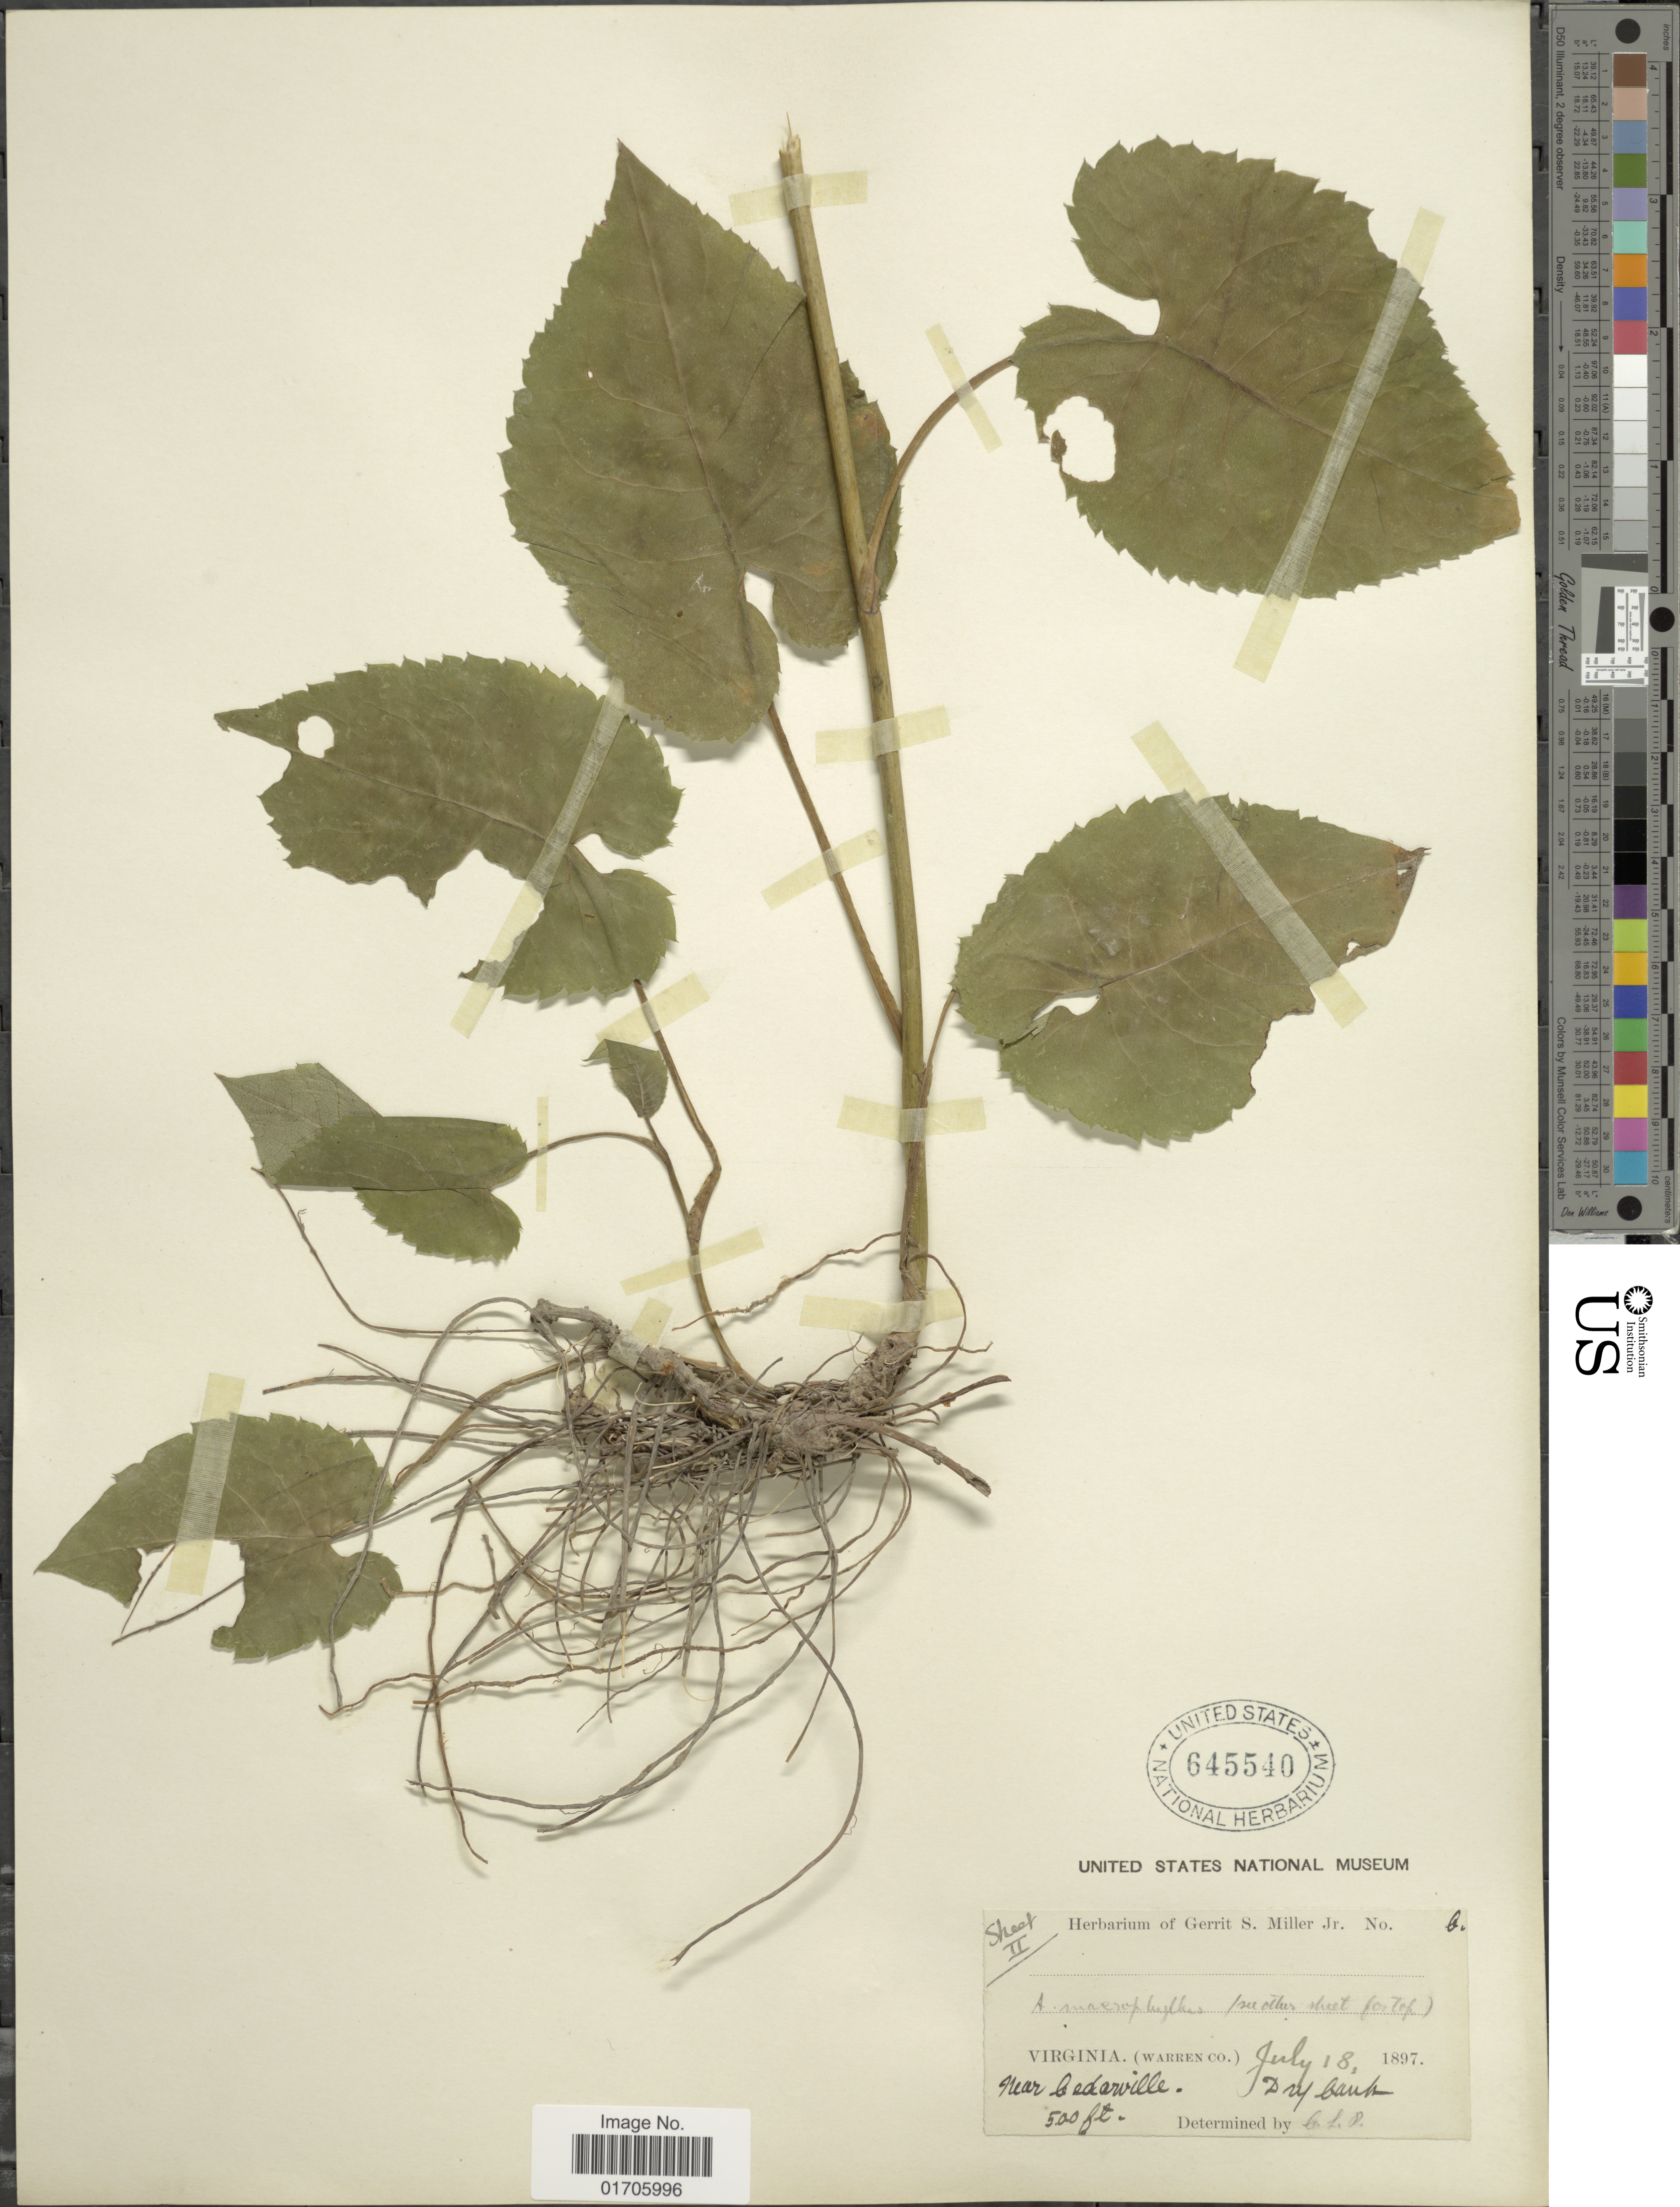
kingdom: Plantae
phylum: Tracheophyta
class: Magnoliopsida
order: Asterales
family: Asteraceae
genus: Eurybia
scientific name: Eurybia sp.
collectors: ex herb. Gerrit S. Miller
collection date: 1897-07-18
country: United States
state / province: Virginia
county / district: Warren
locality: Near Cedarville. Dry bank.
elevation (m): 152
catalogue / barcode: US 645540